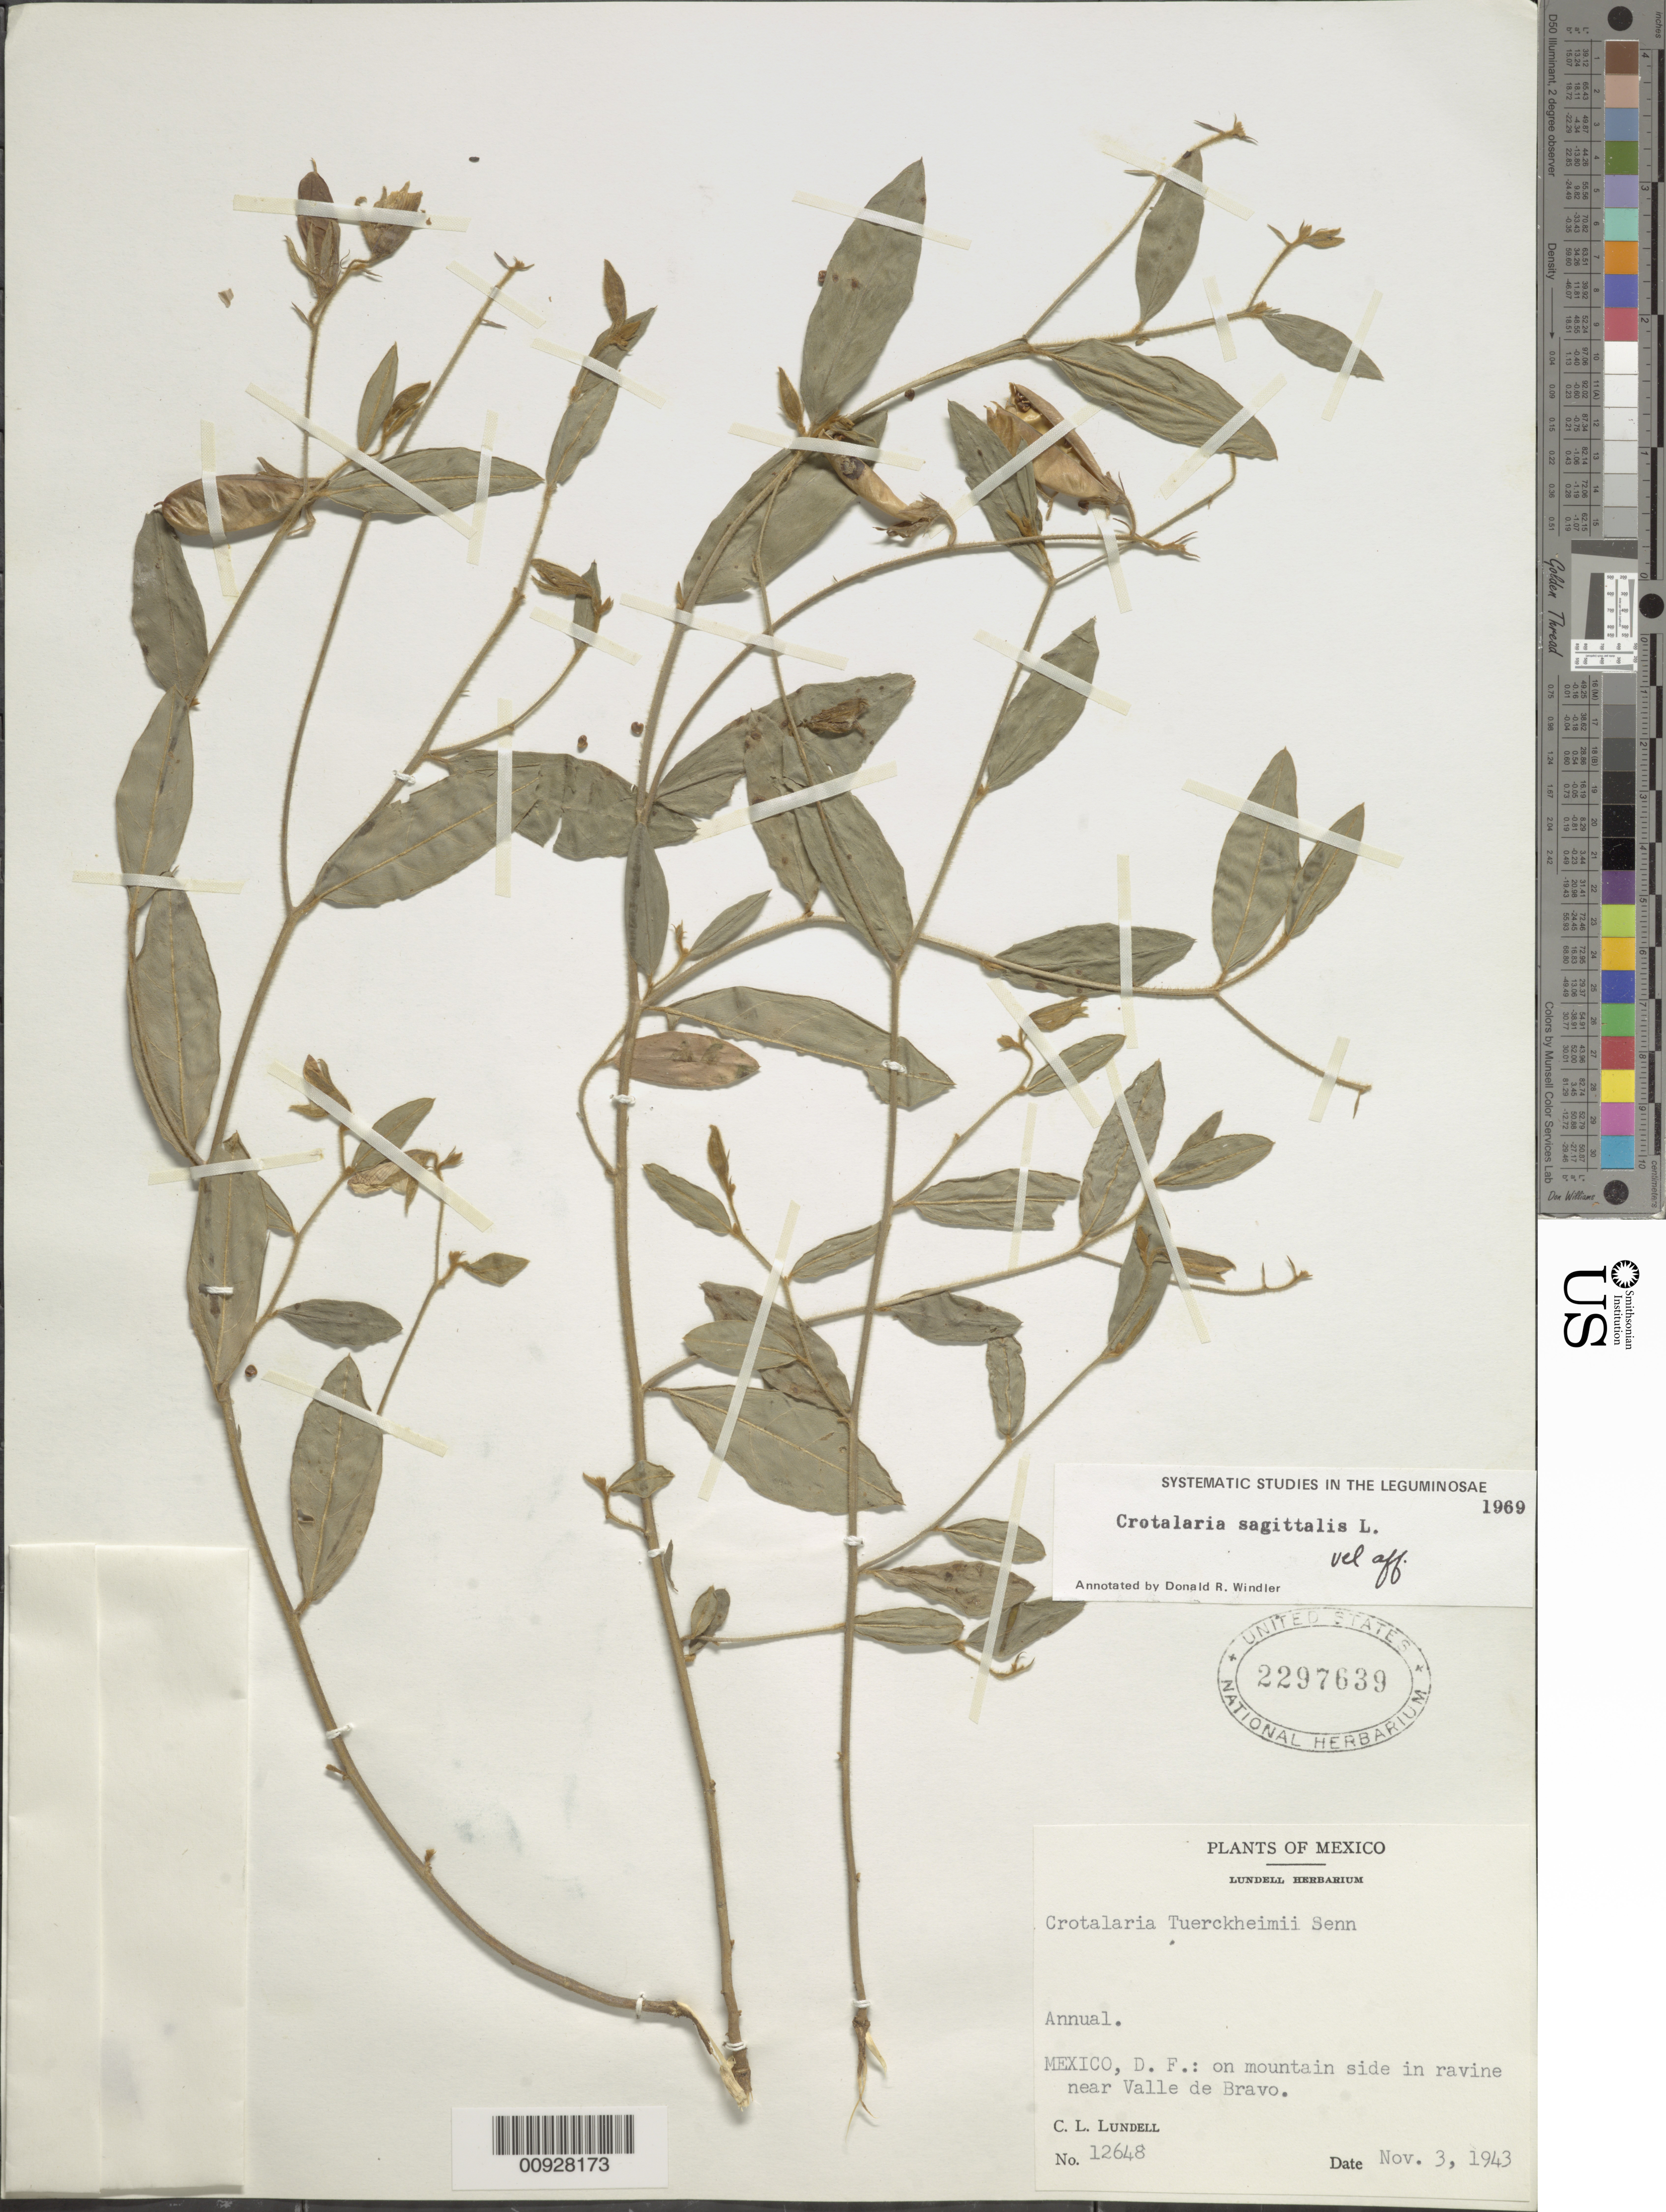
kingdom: Plantae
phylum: Tracheophyta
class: Magnoliopsida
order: Fabales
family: Fabaceae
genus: Crotalaria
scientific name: Crotalaria sagittalis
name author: L.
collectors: C. L. Lundell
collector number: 12648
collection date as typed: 03 Nov 1943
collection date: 1943-11-03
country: Mexico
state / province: Distrito Federal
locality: Mexico, D.F.: Near Valle de Bravo.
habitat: On mountain side in ravine.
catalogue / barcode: US 2297639